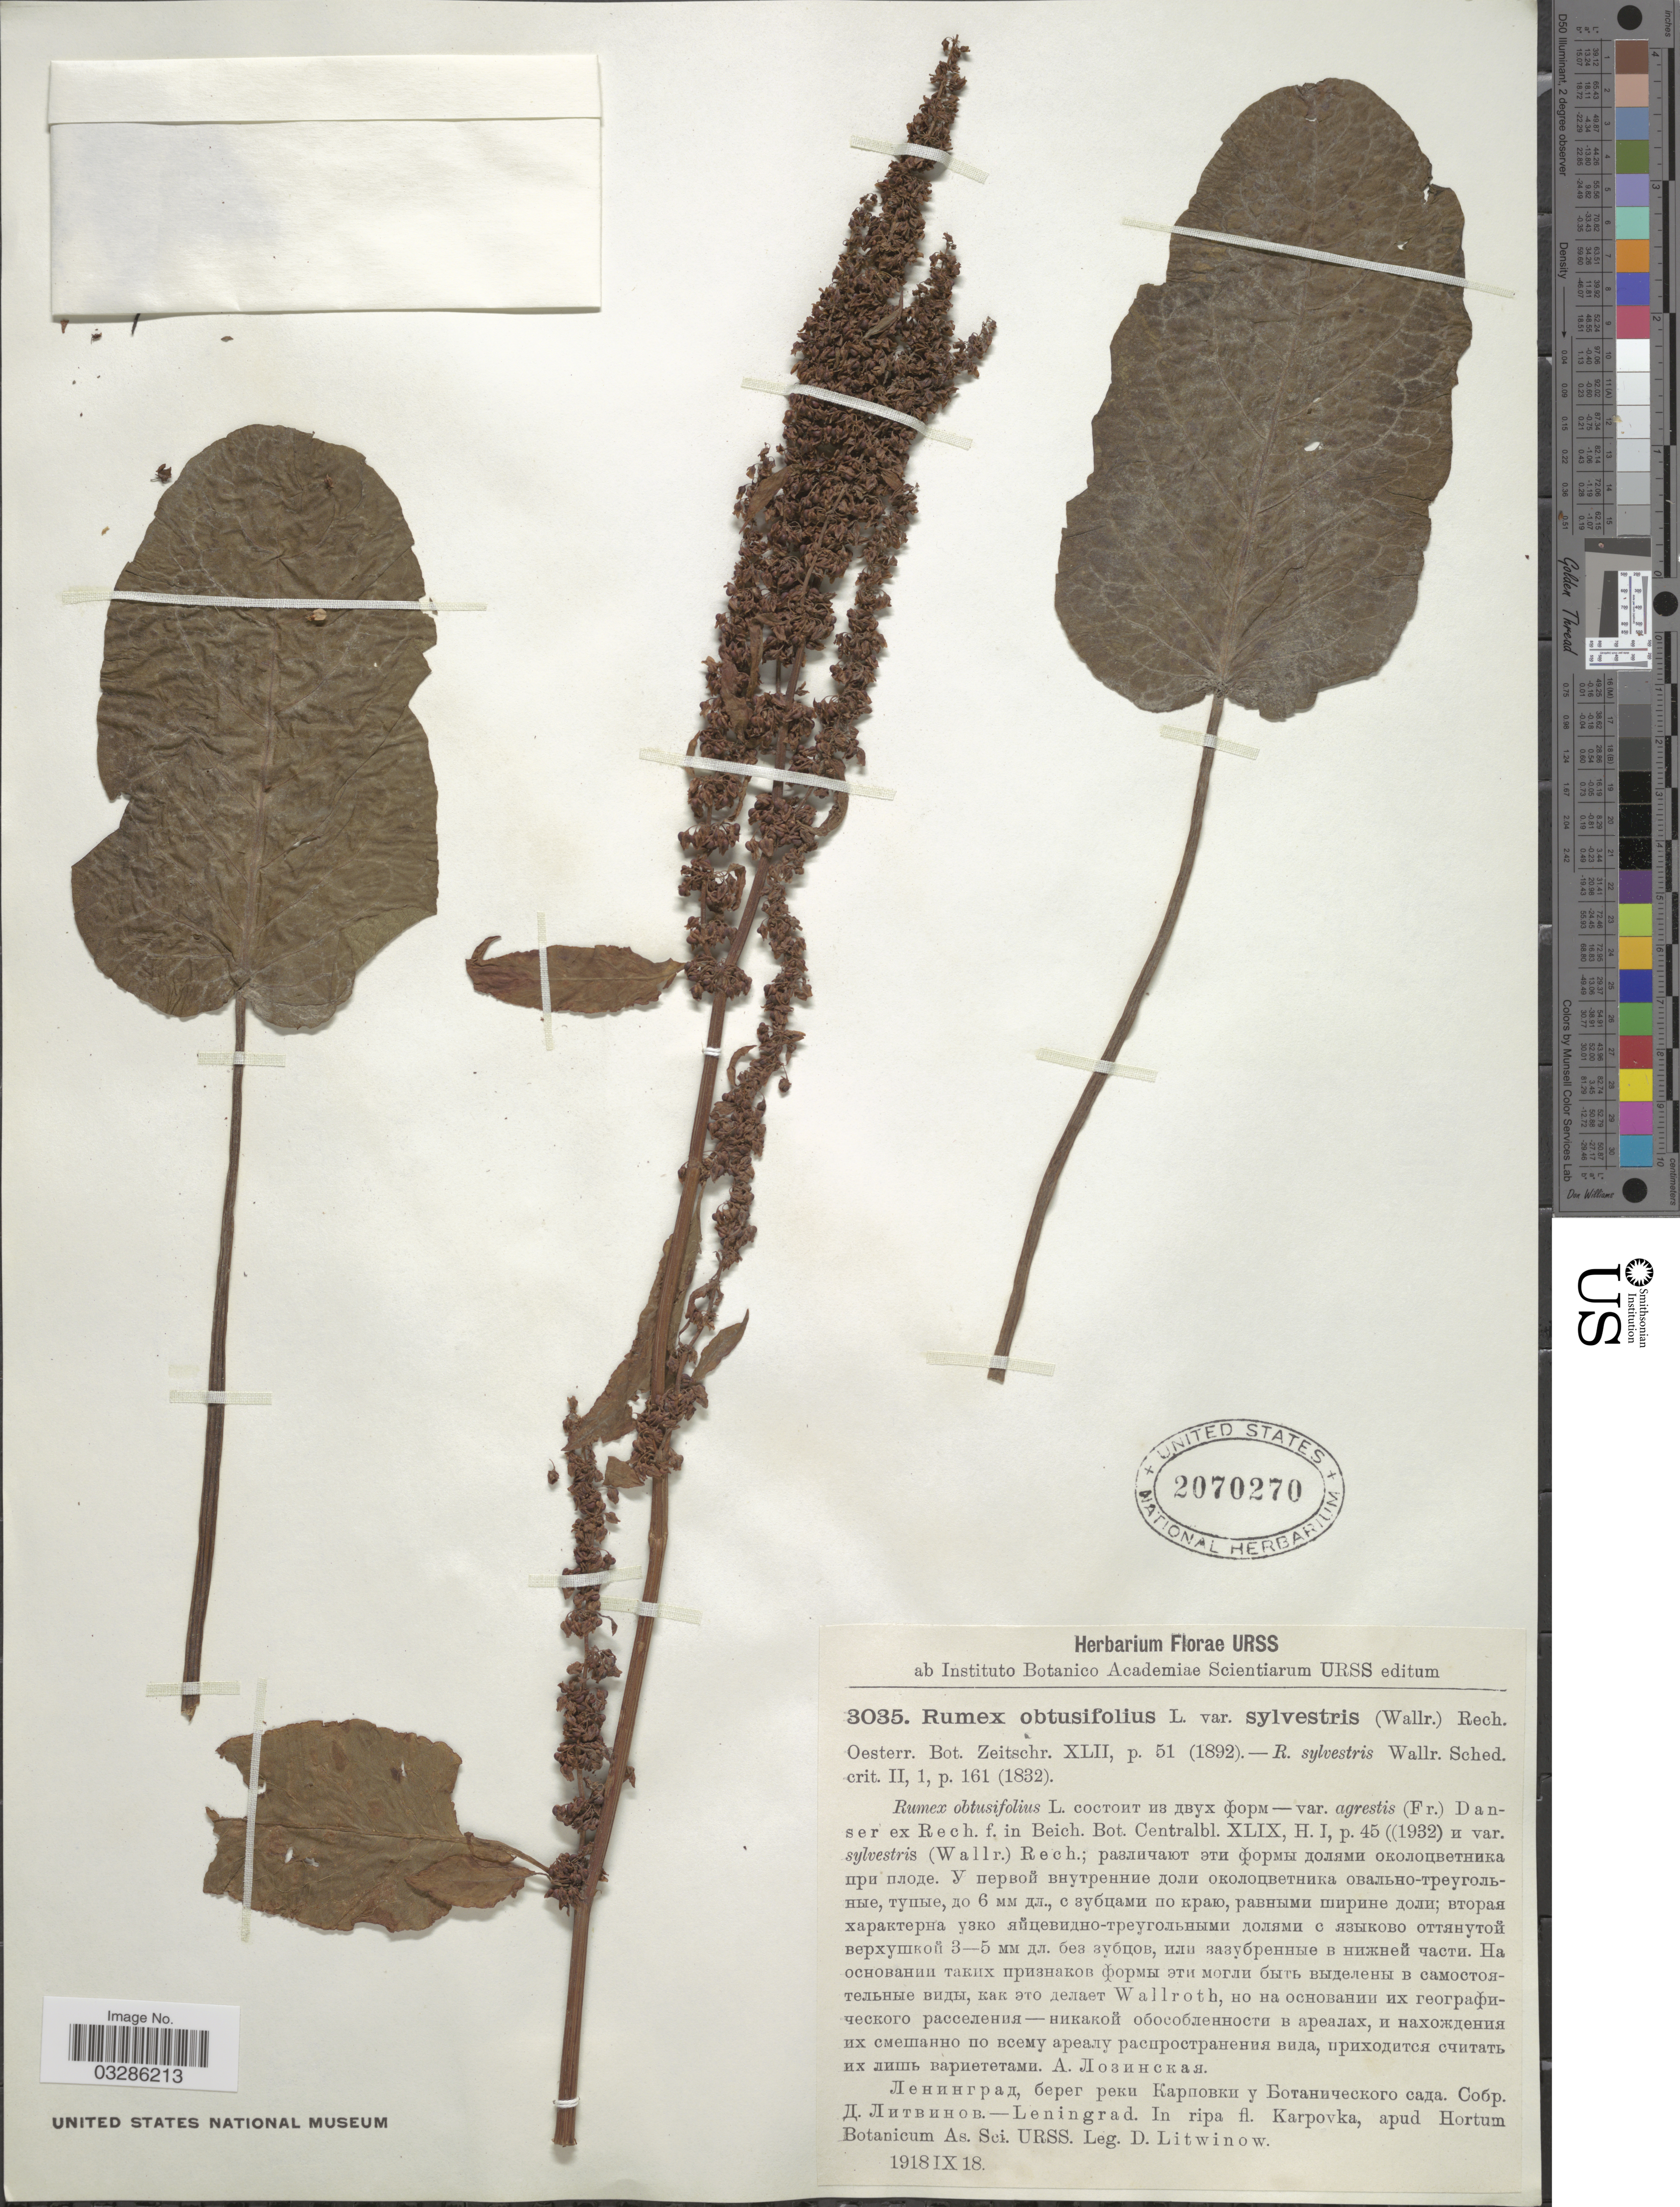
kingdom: Plantae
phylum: Tracheophyta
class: Magnoliopsida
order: Caryophyllales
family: Polygonaceae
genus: Rumex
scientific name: Rumex obtusifolius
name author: L.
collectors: D. Litwinow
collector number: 3035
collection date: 1918-09-18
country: Russian Federation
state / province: Leningrad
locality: Leningrad. In ripa fl. Karpovka, apud Hortum Botanicum As. Sci. URSS.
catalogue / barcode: US 2070270